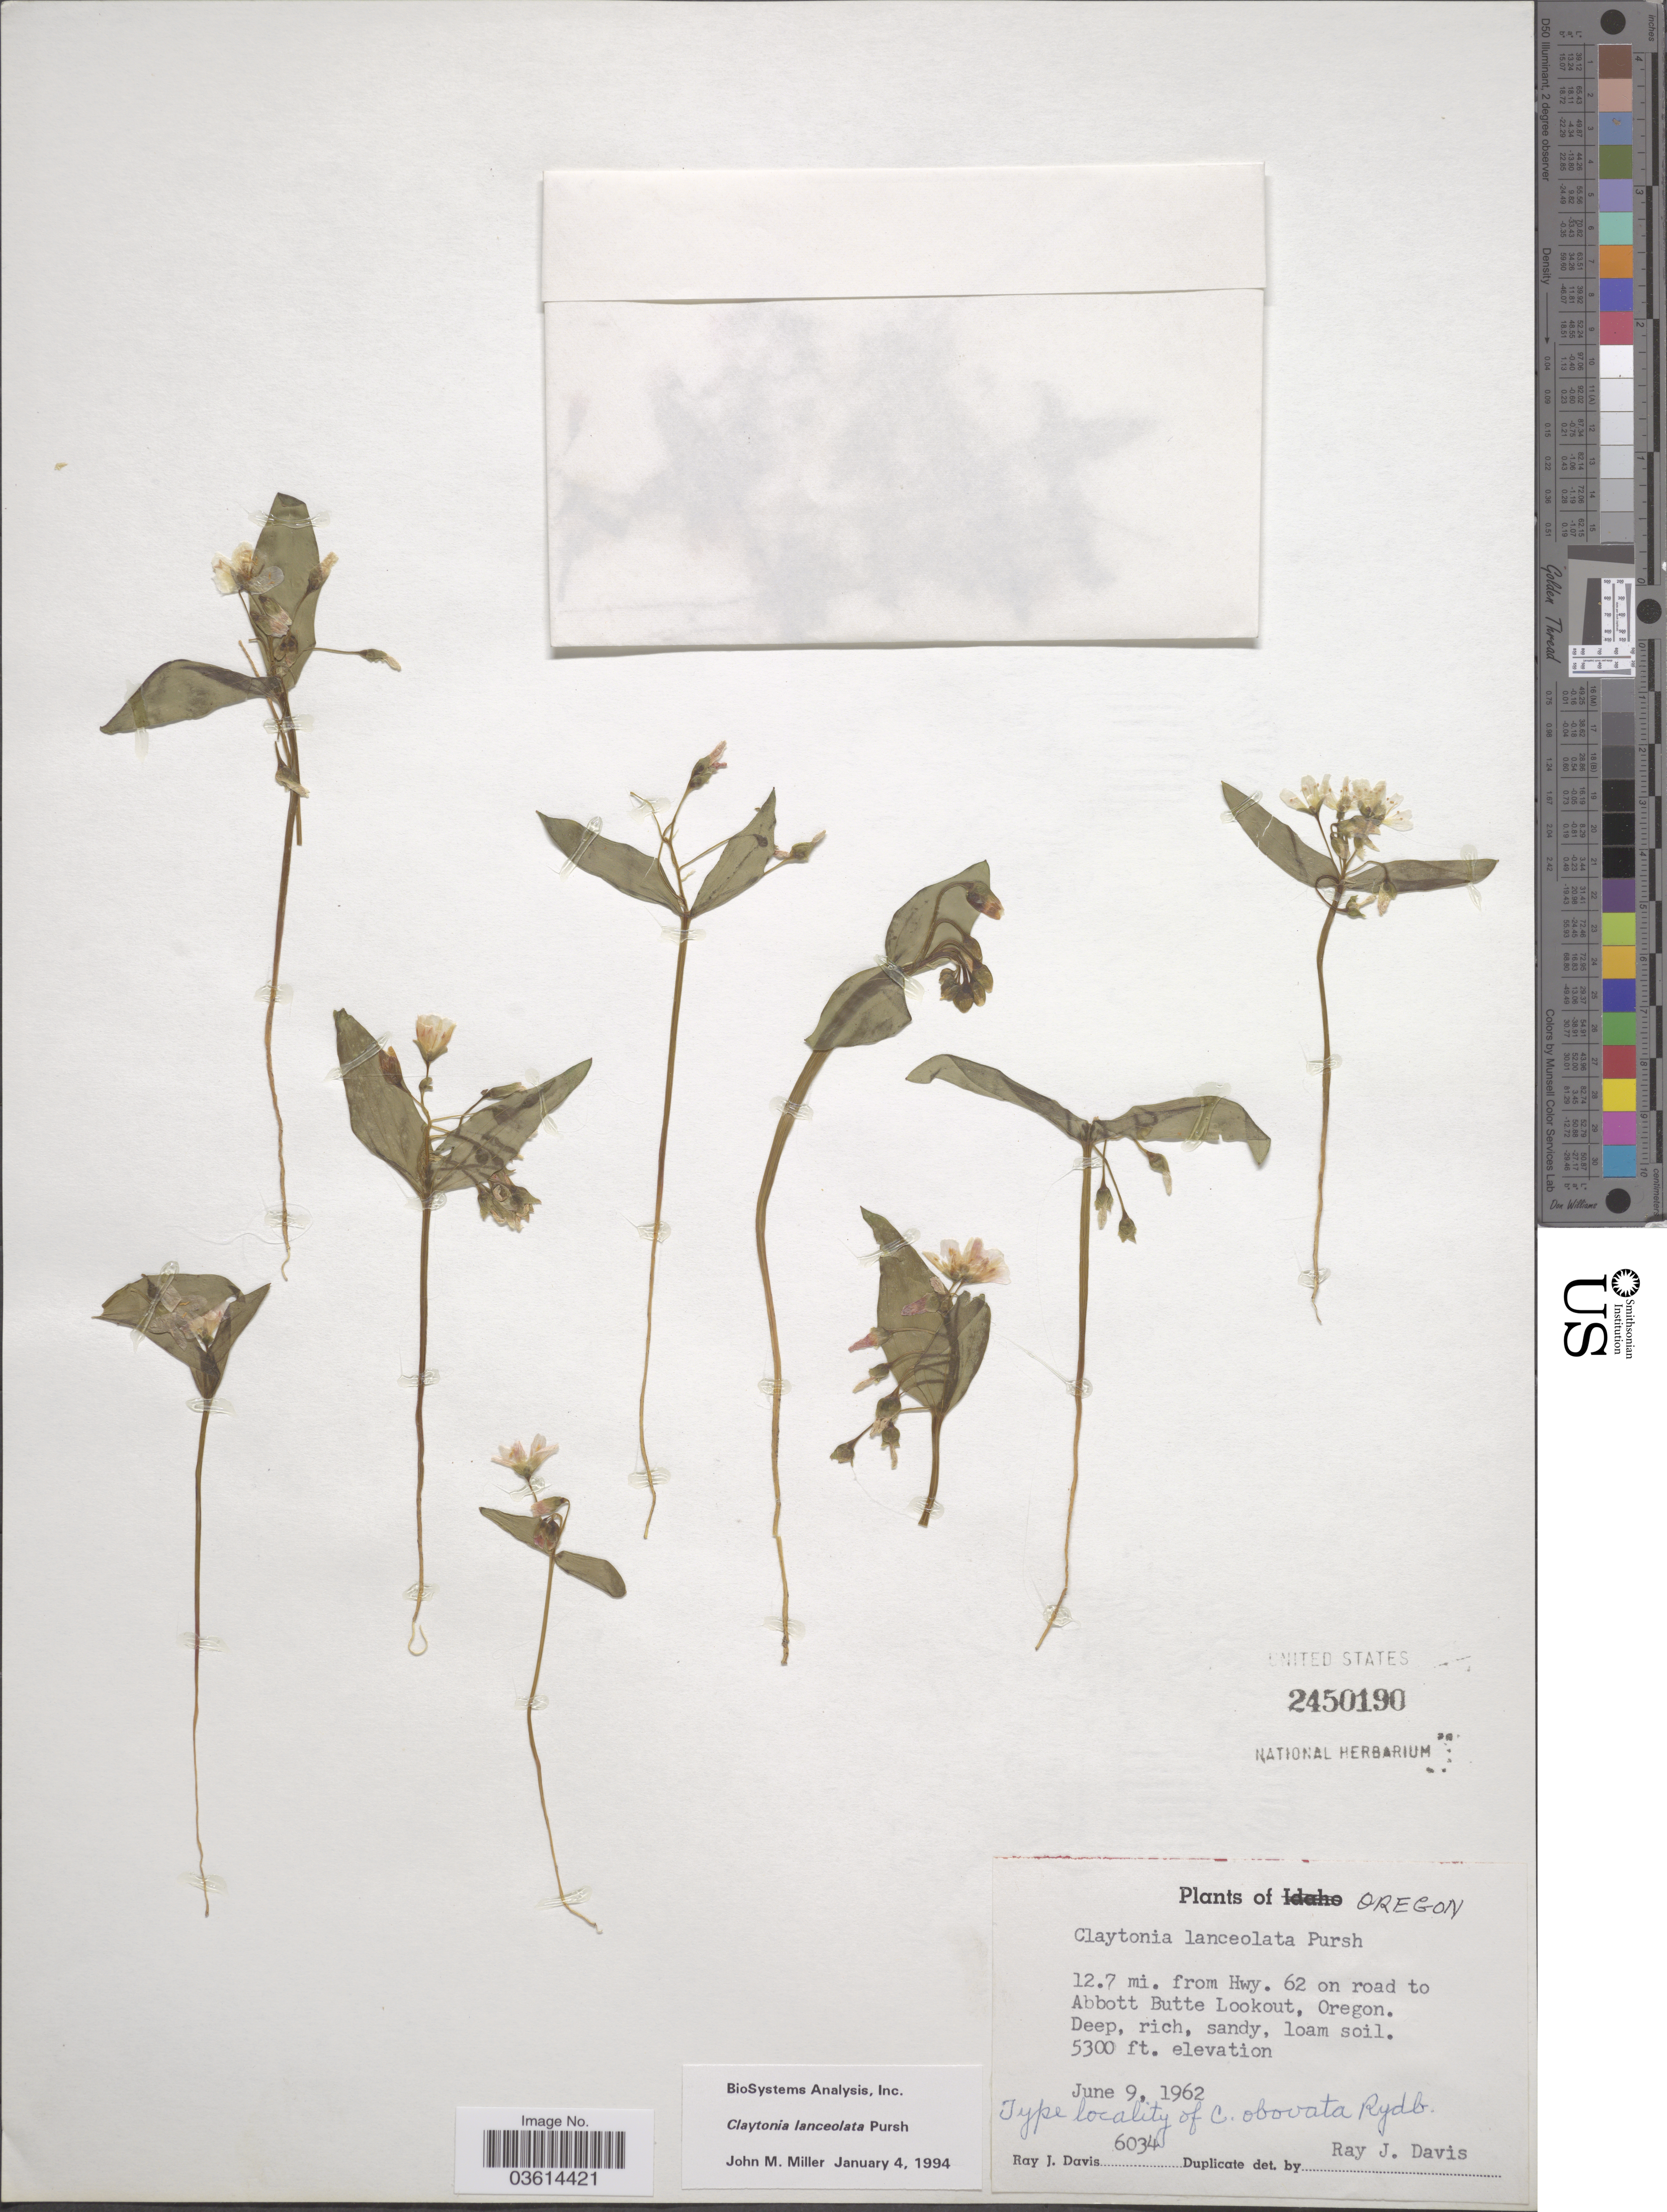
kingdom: Plantae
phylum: Tracheophyta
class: Magnoliopsida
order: Caryophyllales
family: Montiaceae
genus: Claytonia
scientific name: Claytonia lanceolata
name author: Pursh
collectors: R. Davis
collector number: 6034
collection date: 1962-06-09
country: United States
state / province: Oregon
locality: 12.7 mi. from Hwy. 62 on road to Abott Butte Lookout.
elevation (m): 1615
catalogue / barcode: US 2450190